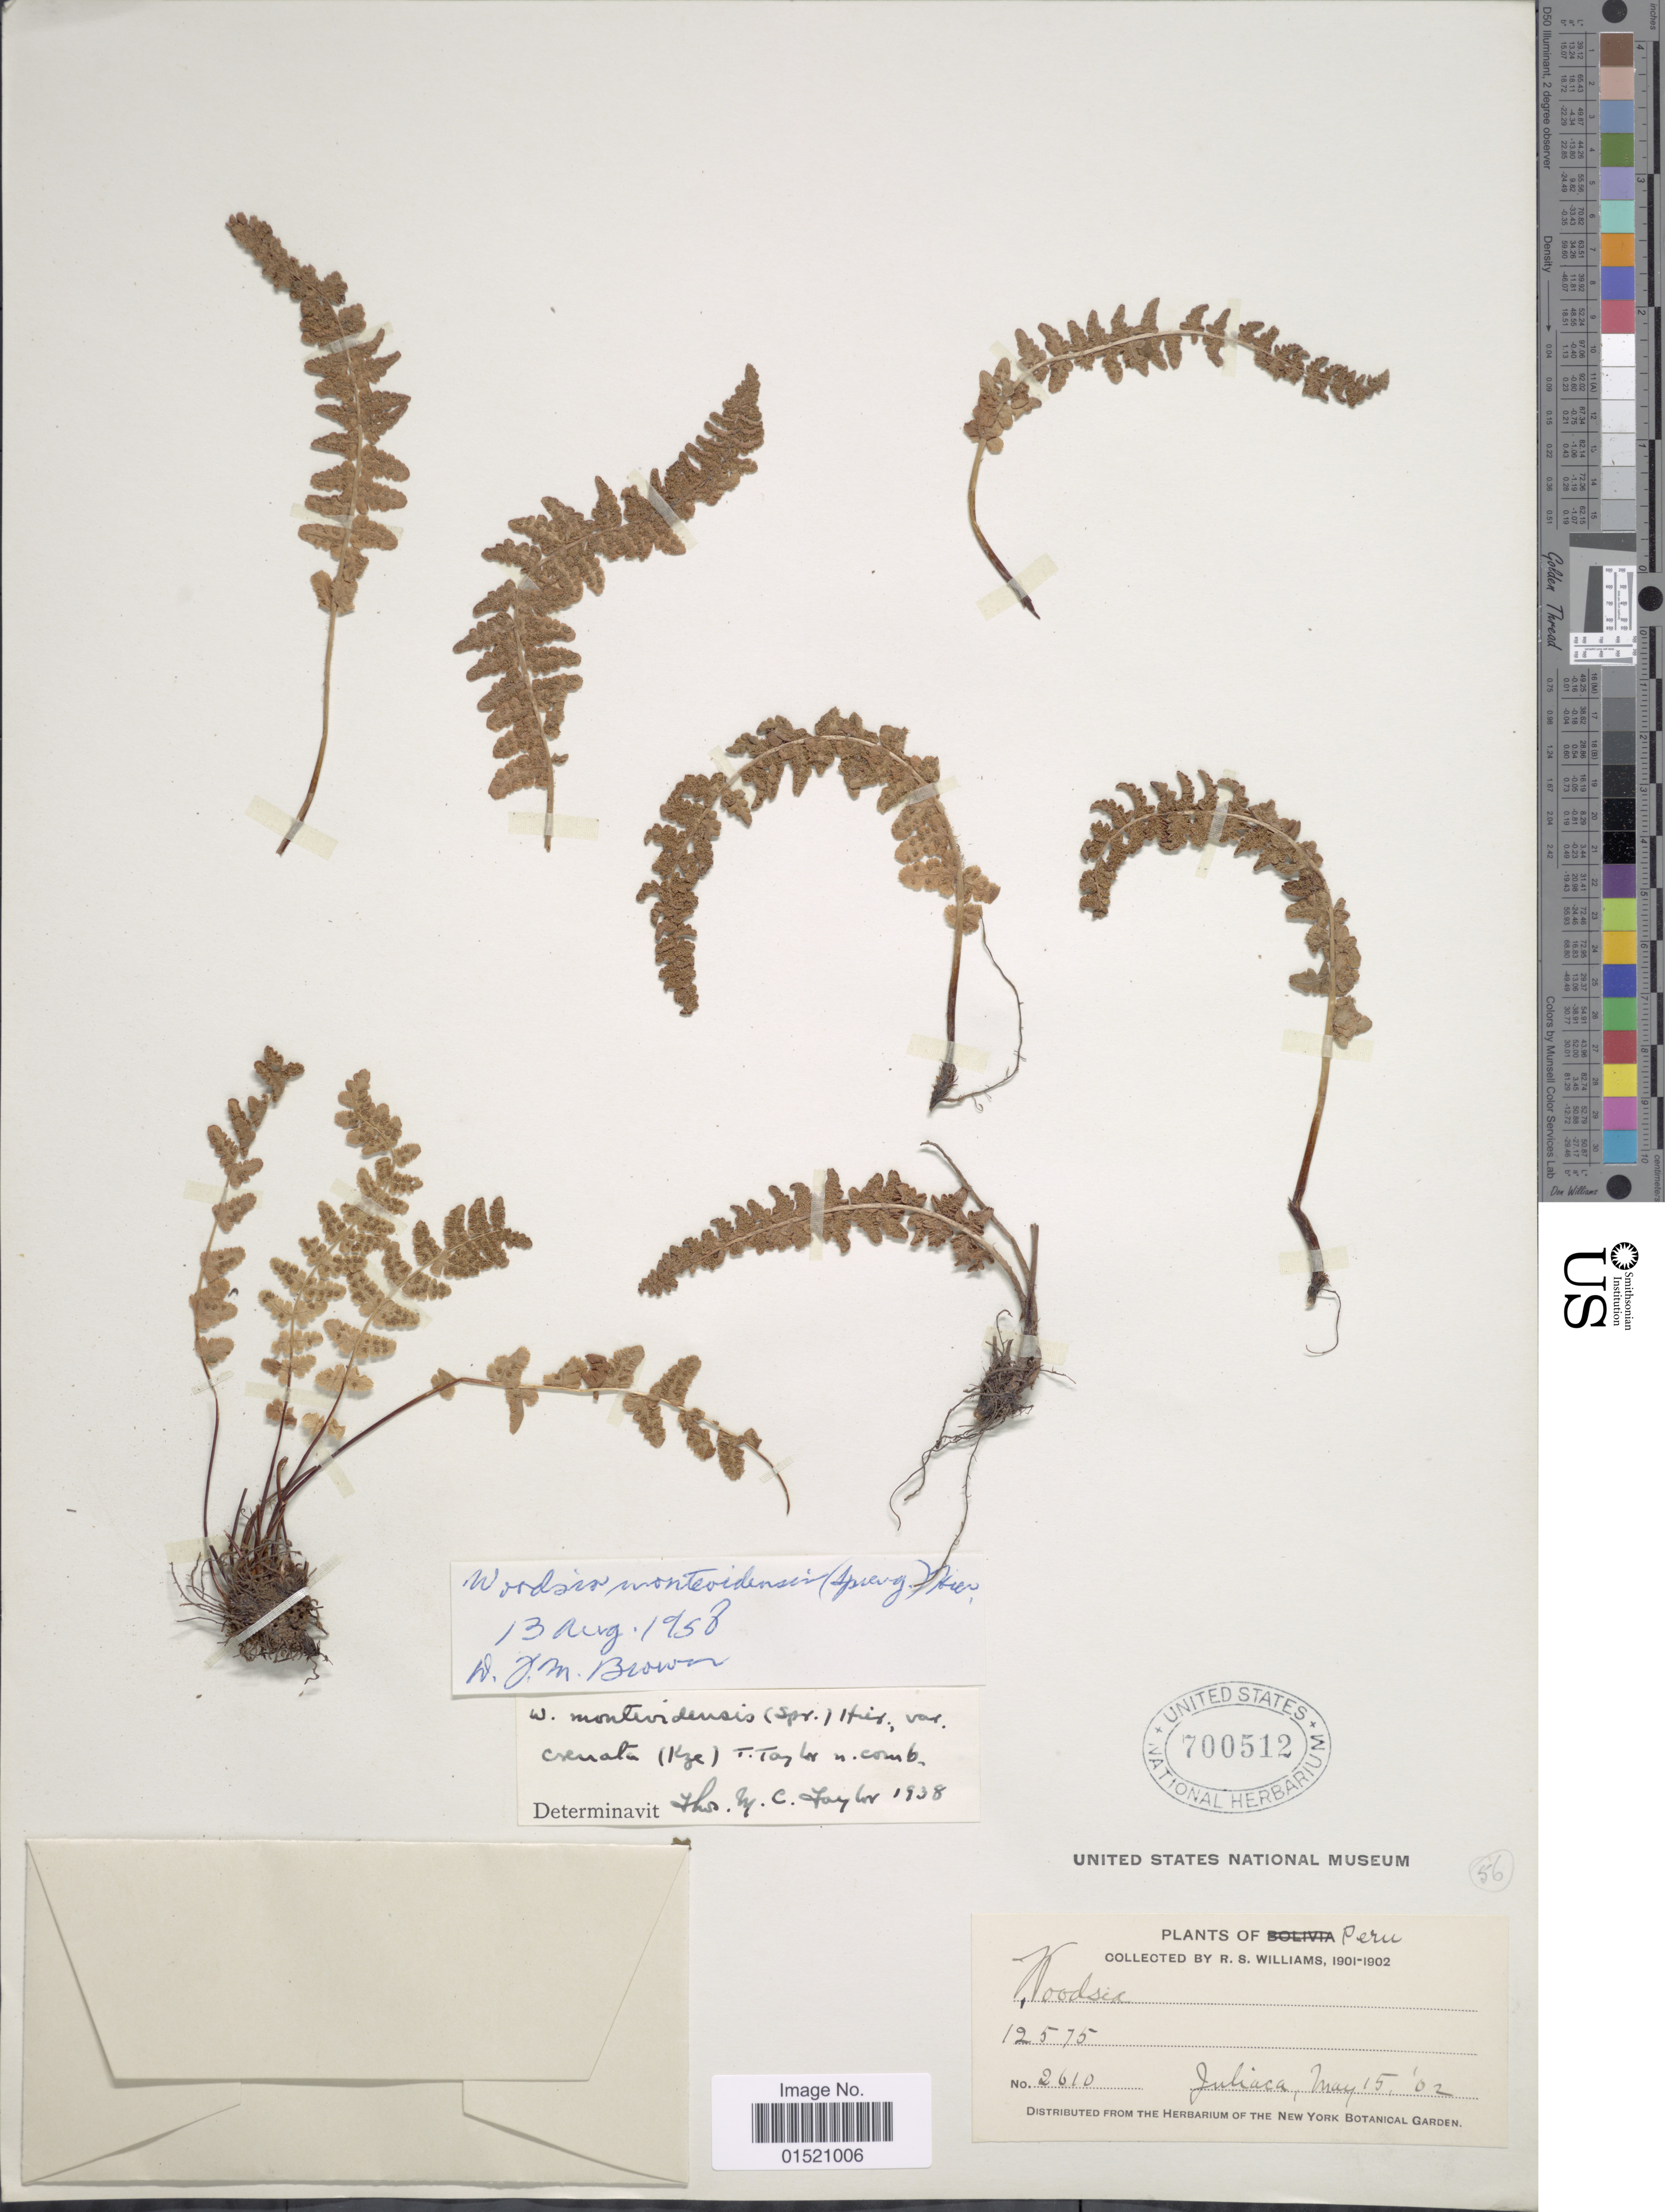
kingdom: Plantae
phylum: Tracheophyta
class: Polypodiopsida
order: Polypodiales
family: Woodsiaceae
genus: Woodsia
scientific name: Woodsia montevidensis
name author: (Spreng.) Hieron.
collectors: R. S. Williams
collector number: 2610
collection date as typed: May 15, 1902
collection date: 1902-05-15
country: Peru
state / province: Puno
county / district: San Román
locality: Juliaca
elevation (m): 3833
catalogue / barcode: US 700512